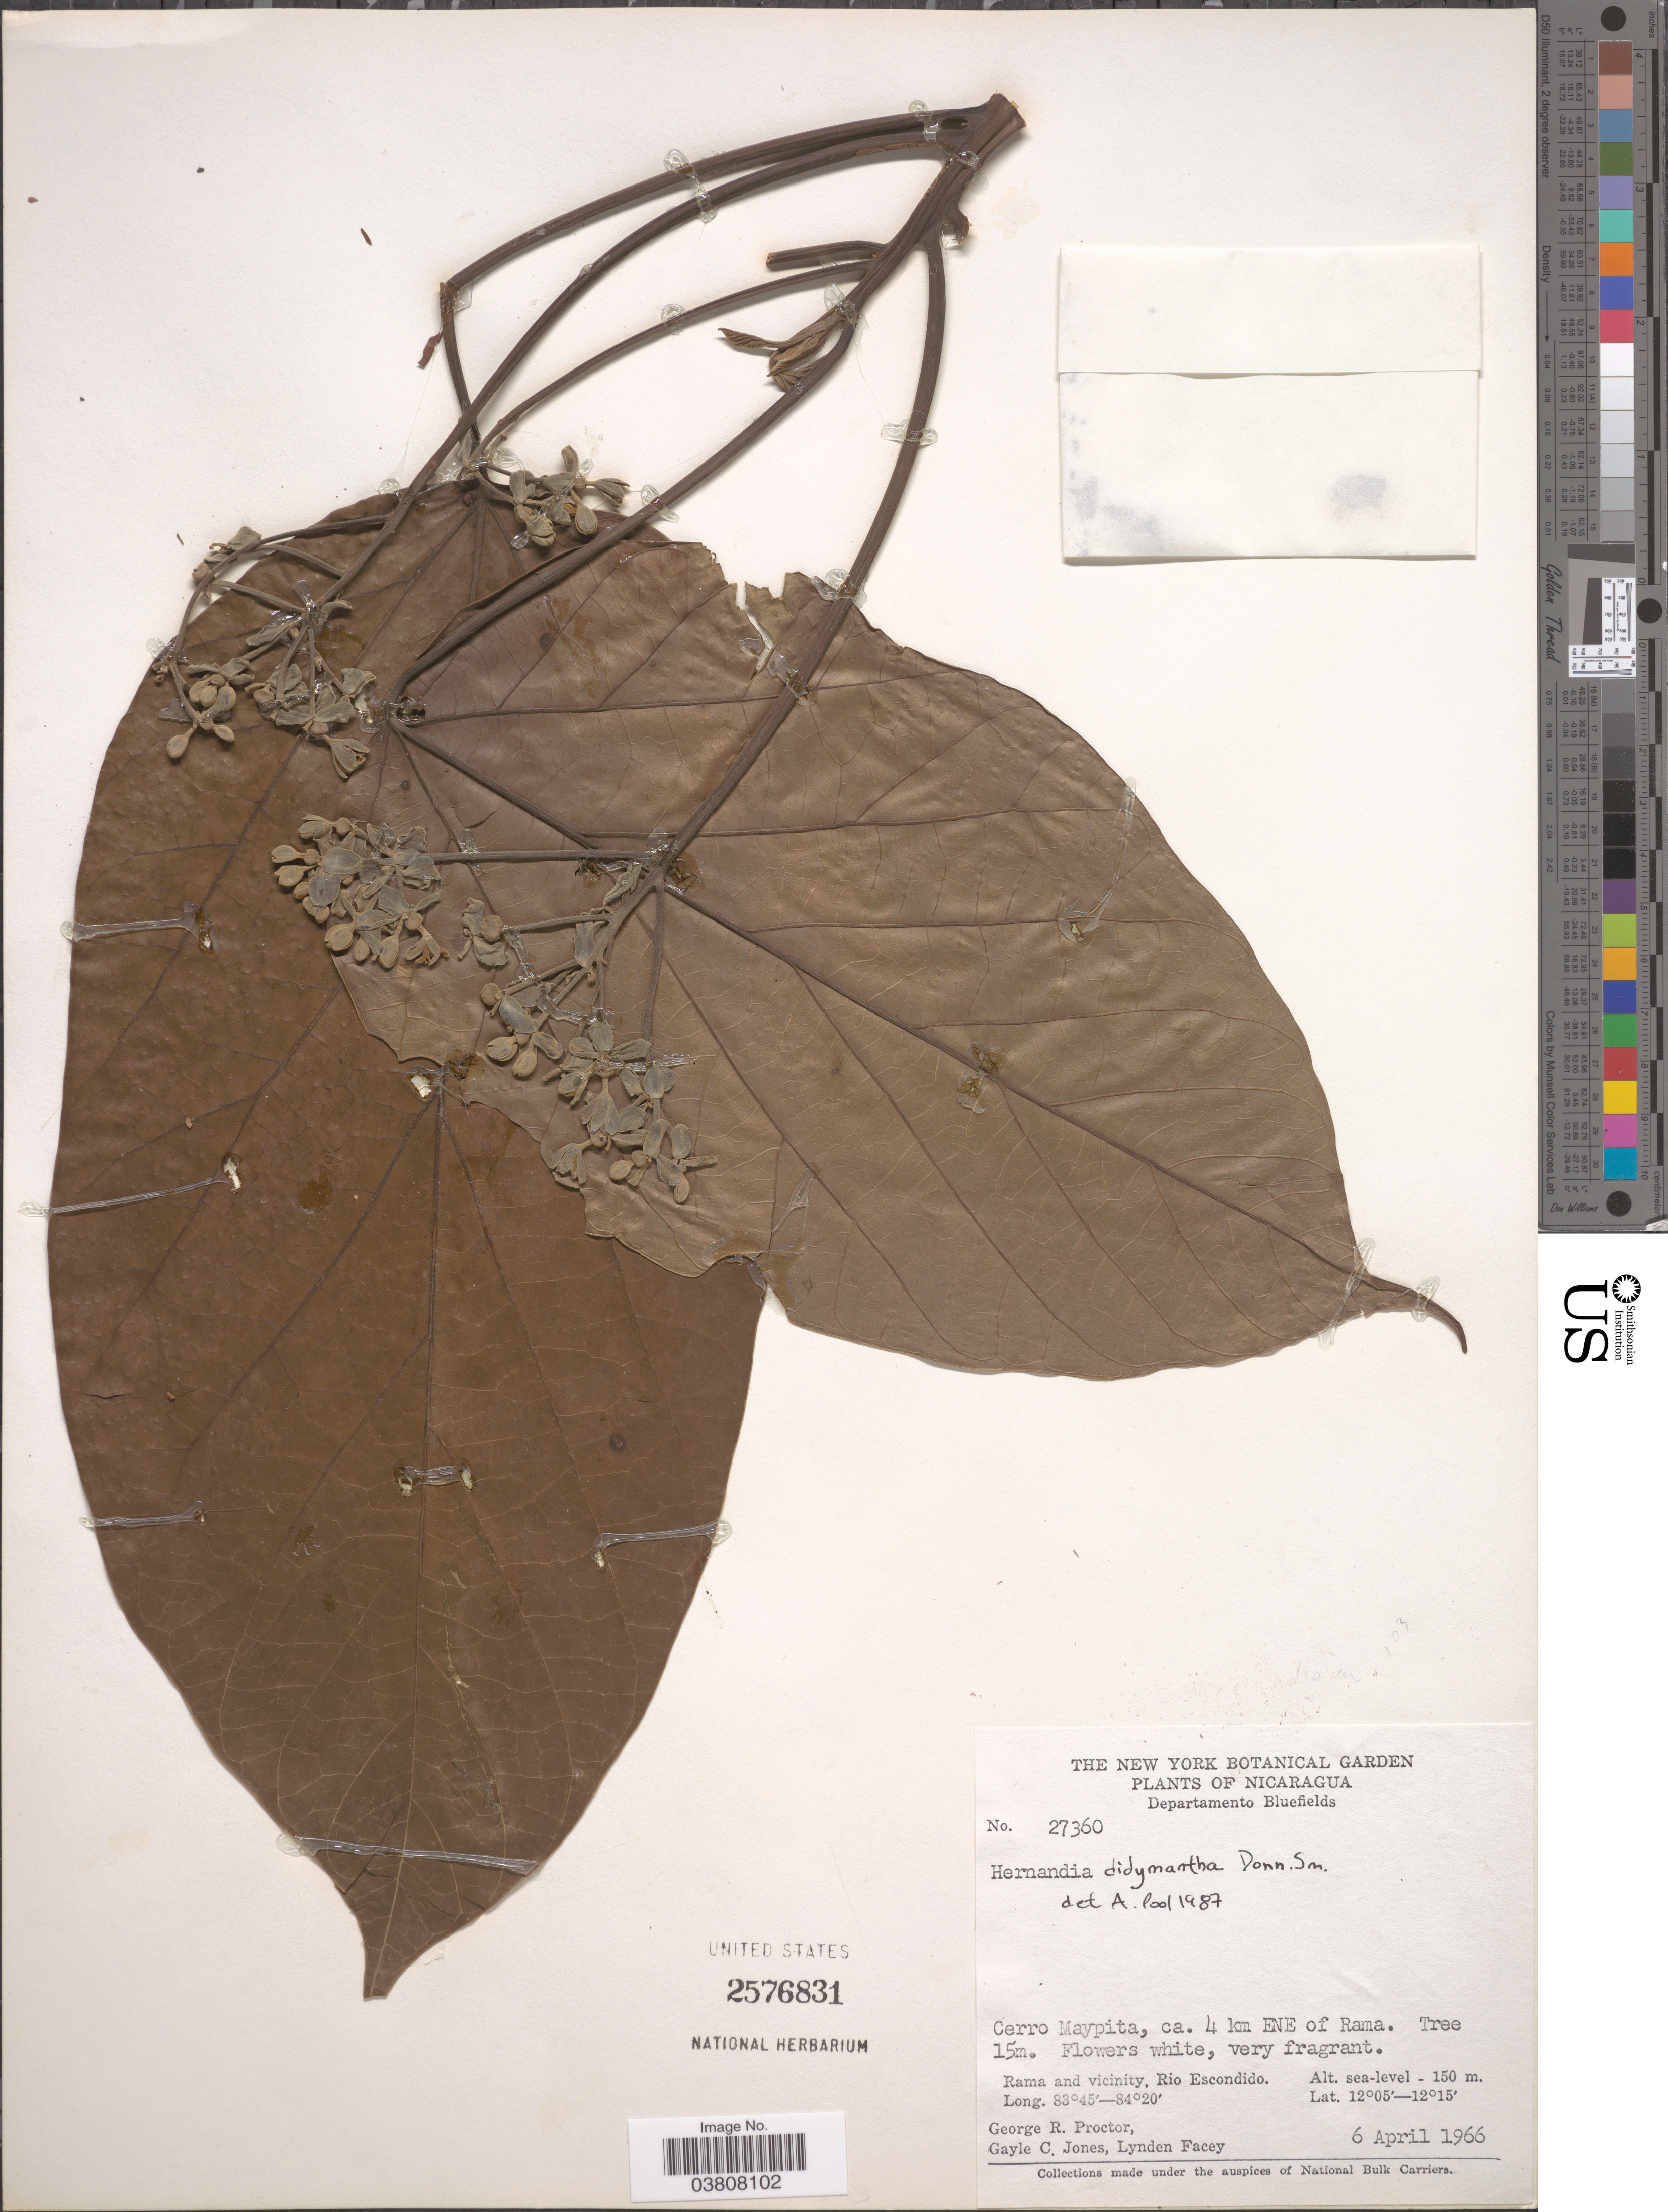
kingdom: Plantae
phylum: Tracheophyta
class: Magnoliopsida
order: Laurales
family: Hernandiaceae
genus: Hernandia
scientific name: Hernandia didymantha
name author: Donn. Sm.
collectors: G. R. Proctor, G. C. Jones & L. Facey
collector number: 27360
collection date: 1966-04-06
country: Nicaragua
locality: Departamento Bluefields. Cerro Maypita, ca. 4 km ENE of Rama. Rama and vicinity, Rio Escondido.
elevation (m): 0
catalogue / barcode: US 2576831